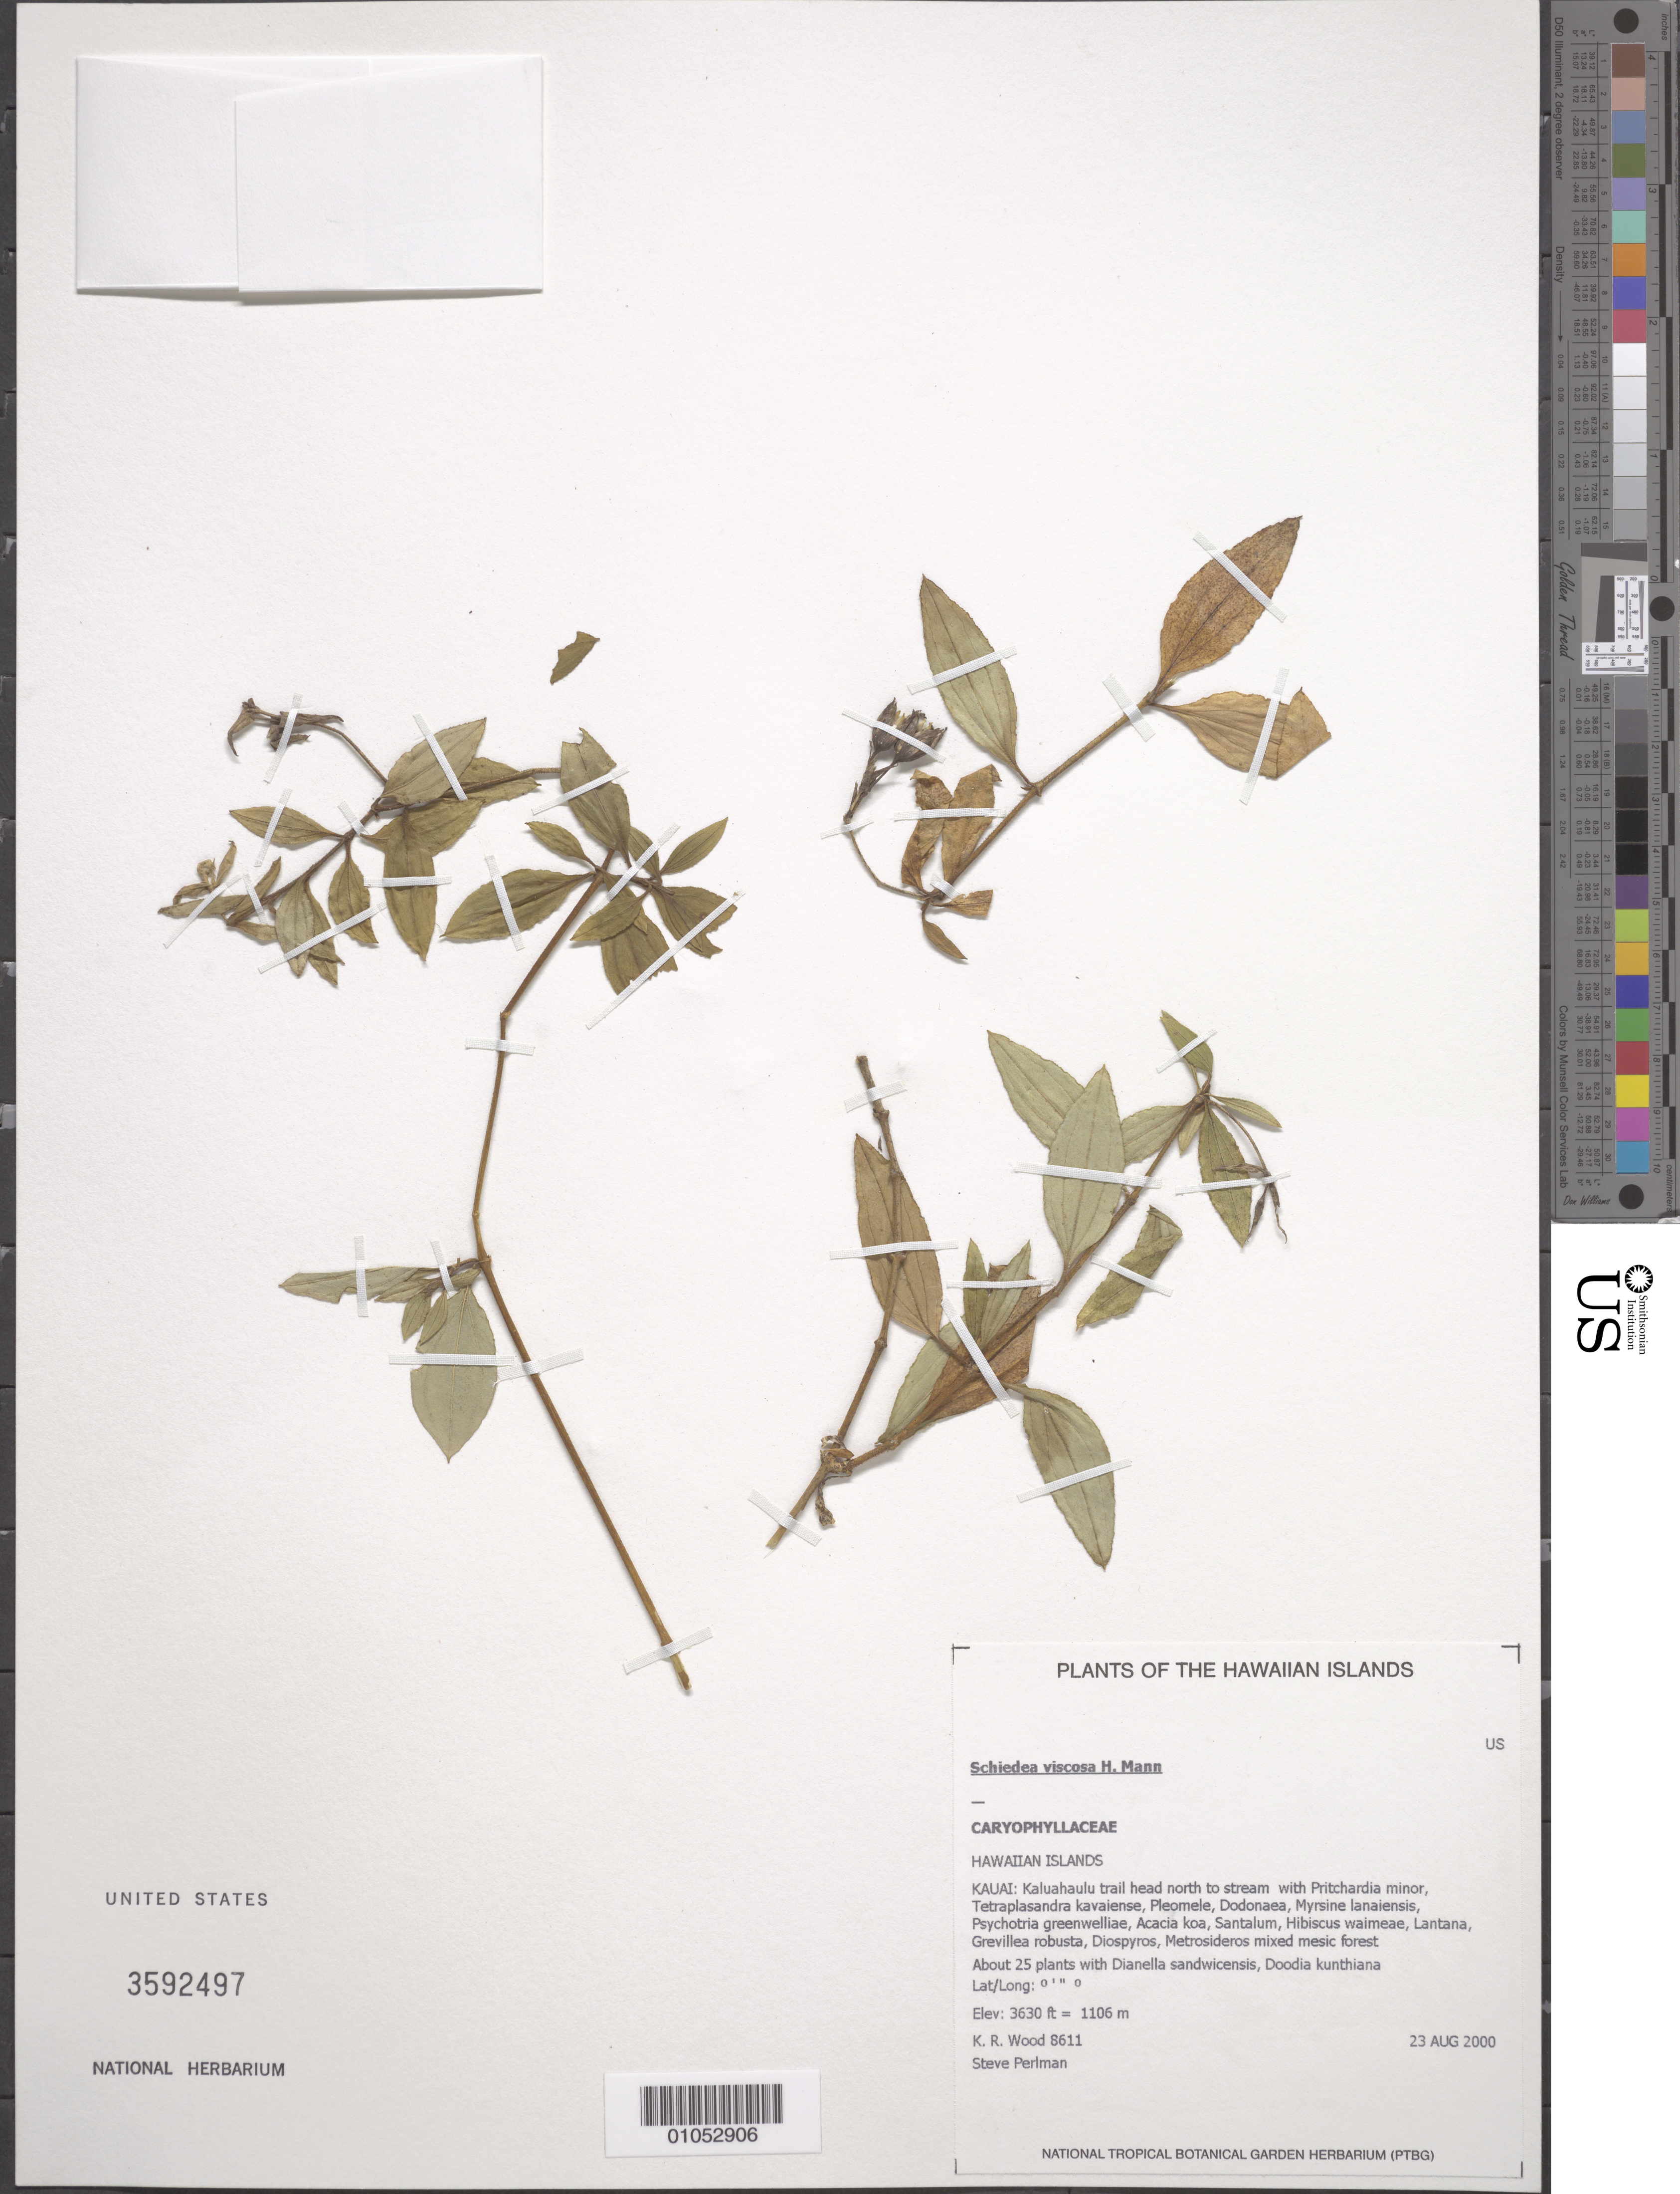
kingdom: Plantae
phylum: Tracheophyta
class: Magnoliopsida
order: Caryophyllales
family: Caryophyllaceae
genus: Schiedea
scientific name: Schiedea viscosa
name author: H. Mann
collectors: K. R. Wood & S. P. Perlman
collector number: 8611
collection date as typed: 23 Aug 2000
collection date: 2000-08-23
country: United States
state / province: Hawaii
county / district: Kauai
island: Kaua'i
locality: Kaluahaulu trail.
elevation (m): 1106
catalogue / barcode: US 3592497